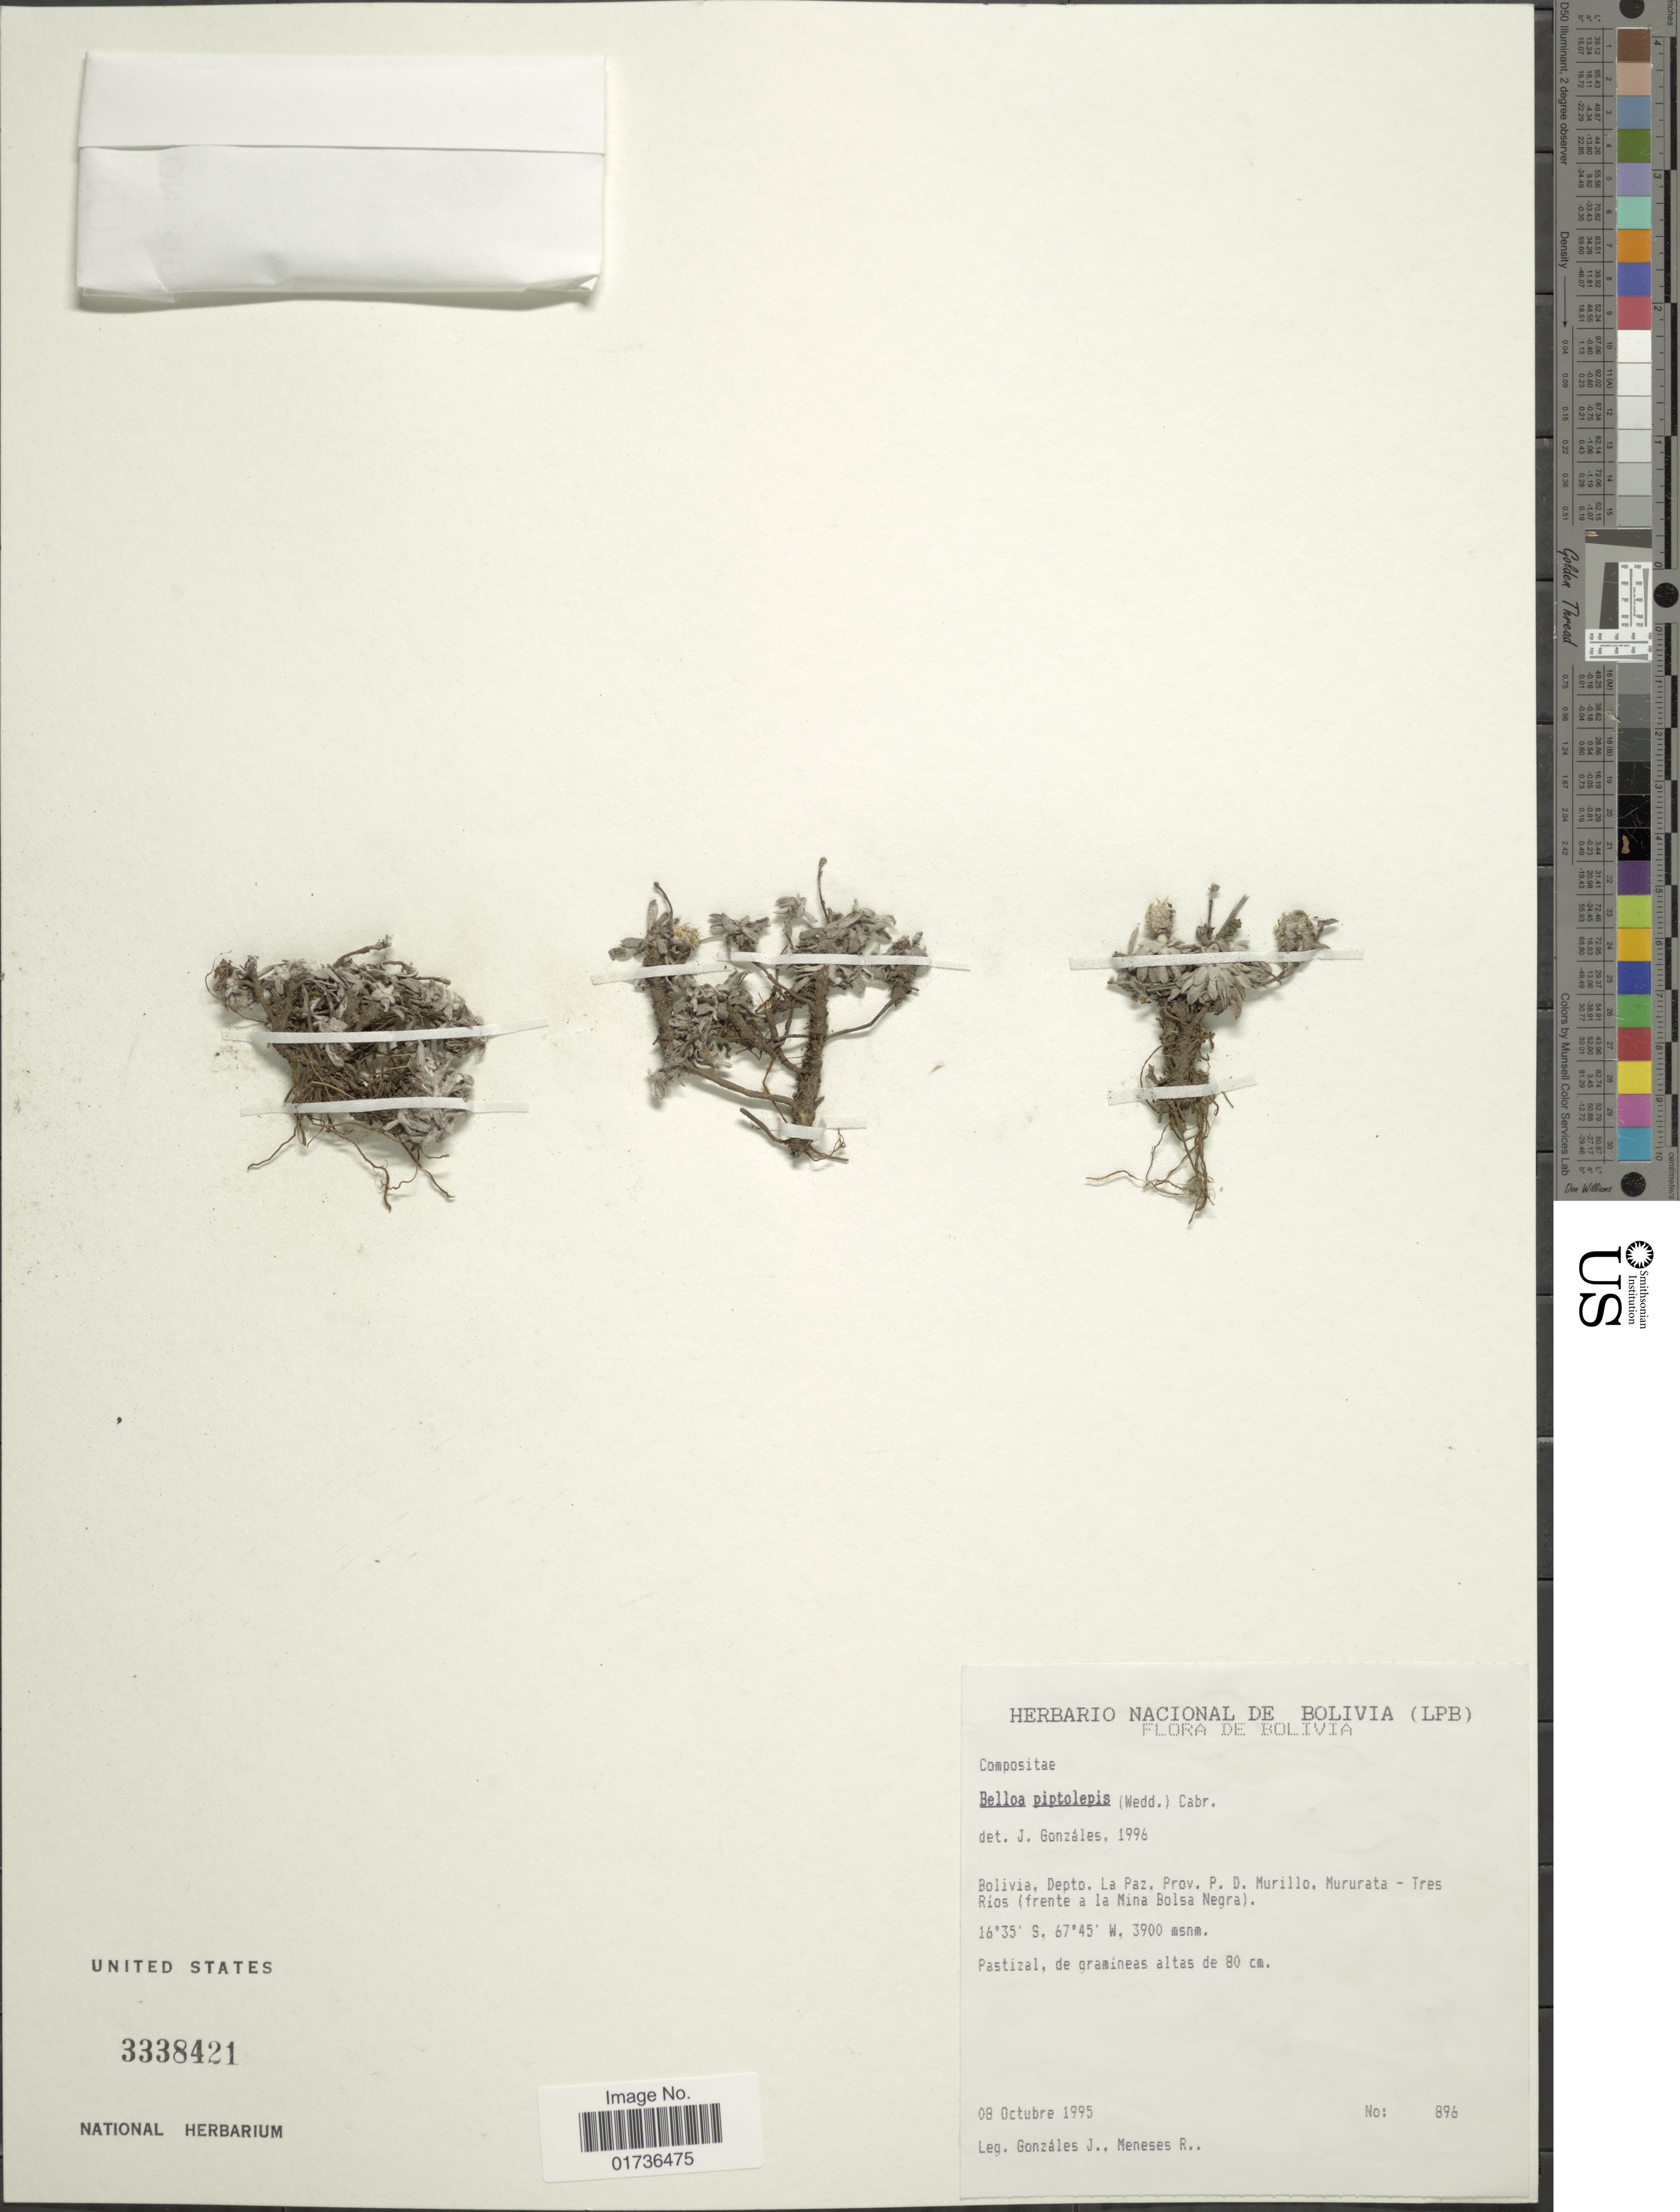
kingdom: Plantae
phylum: Tracheophyta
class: Magnoliopsida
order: Asterales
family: Asteraceae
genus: Mniodes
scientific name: Mniodes piptolepis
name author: (Wedd.) S.E. Freire et al.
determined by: Dillon, M. O.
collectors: J. Gonzales & R. I. Meneses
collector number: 896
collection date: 1995-10-08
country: Bolivia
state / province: La Paz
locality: Depto. La Paz, Prov. P.D. Murillo, Mururata - Tres Rios (frente a la Mina Bolsa Negra)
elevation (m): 3900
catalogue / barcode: US 3338421